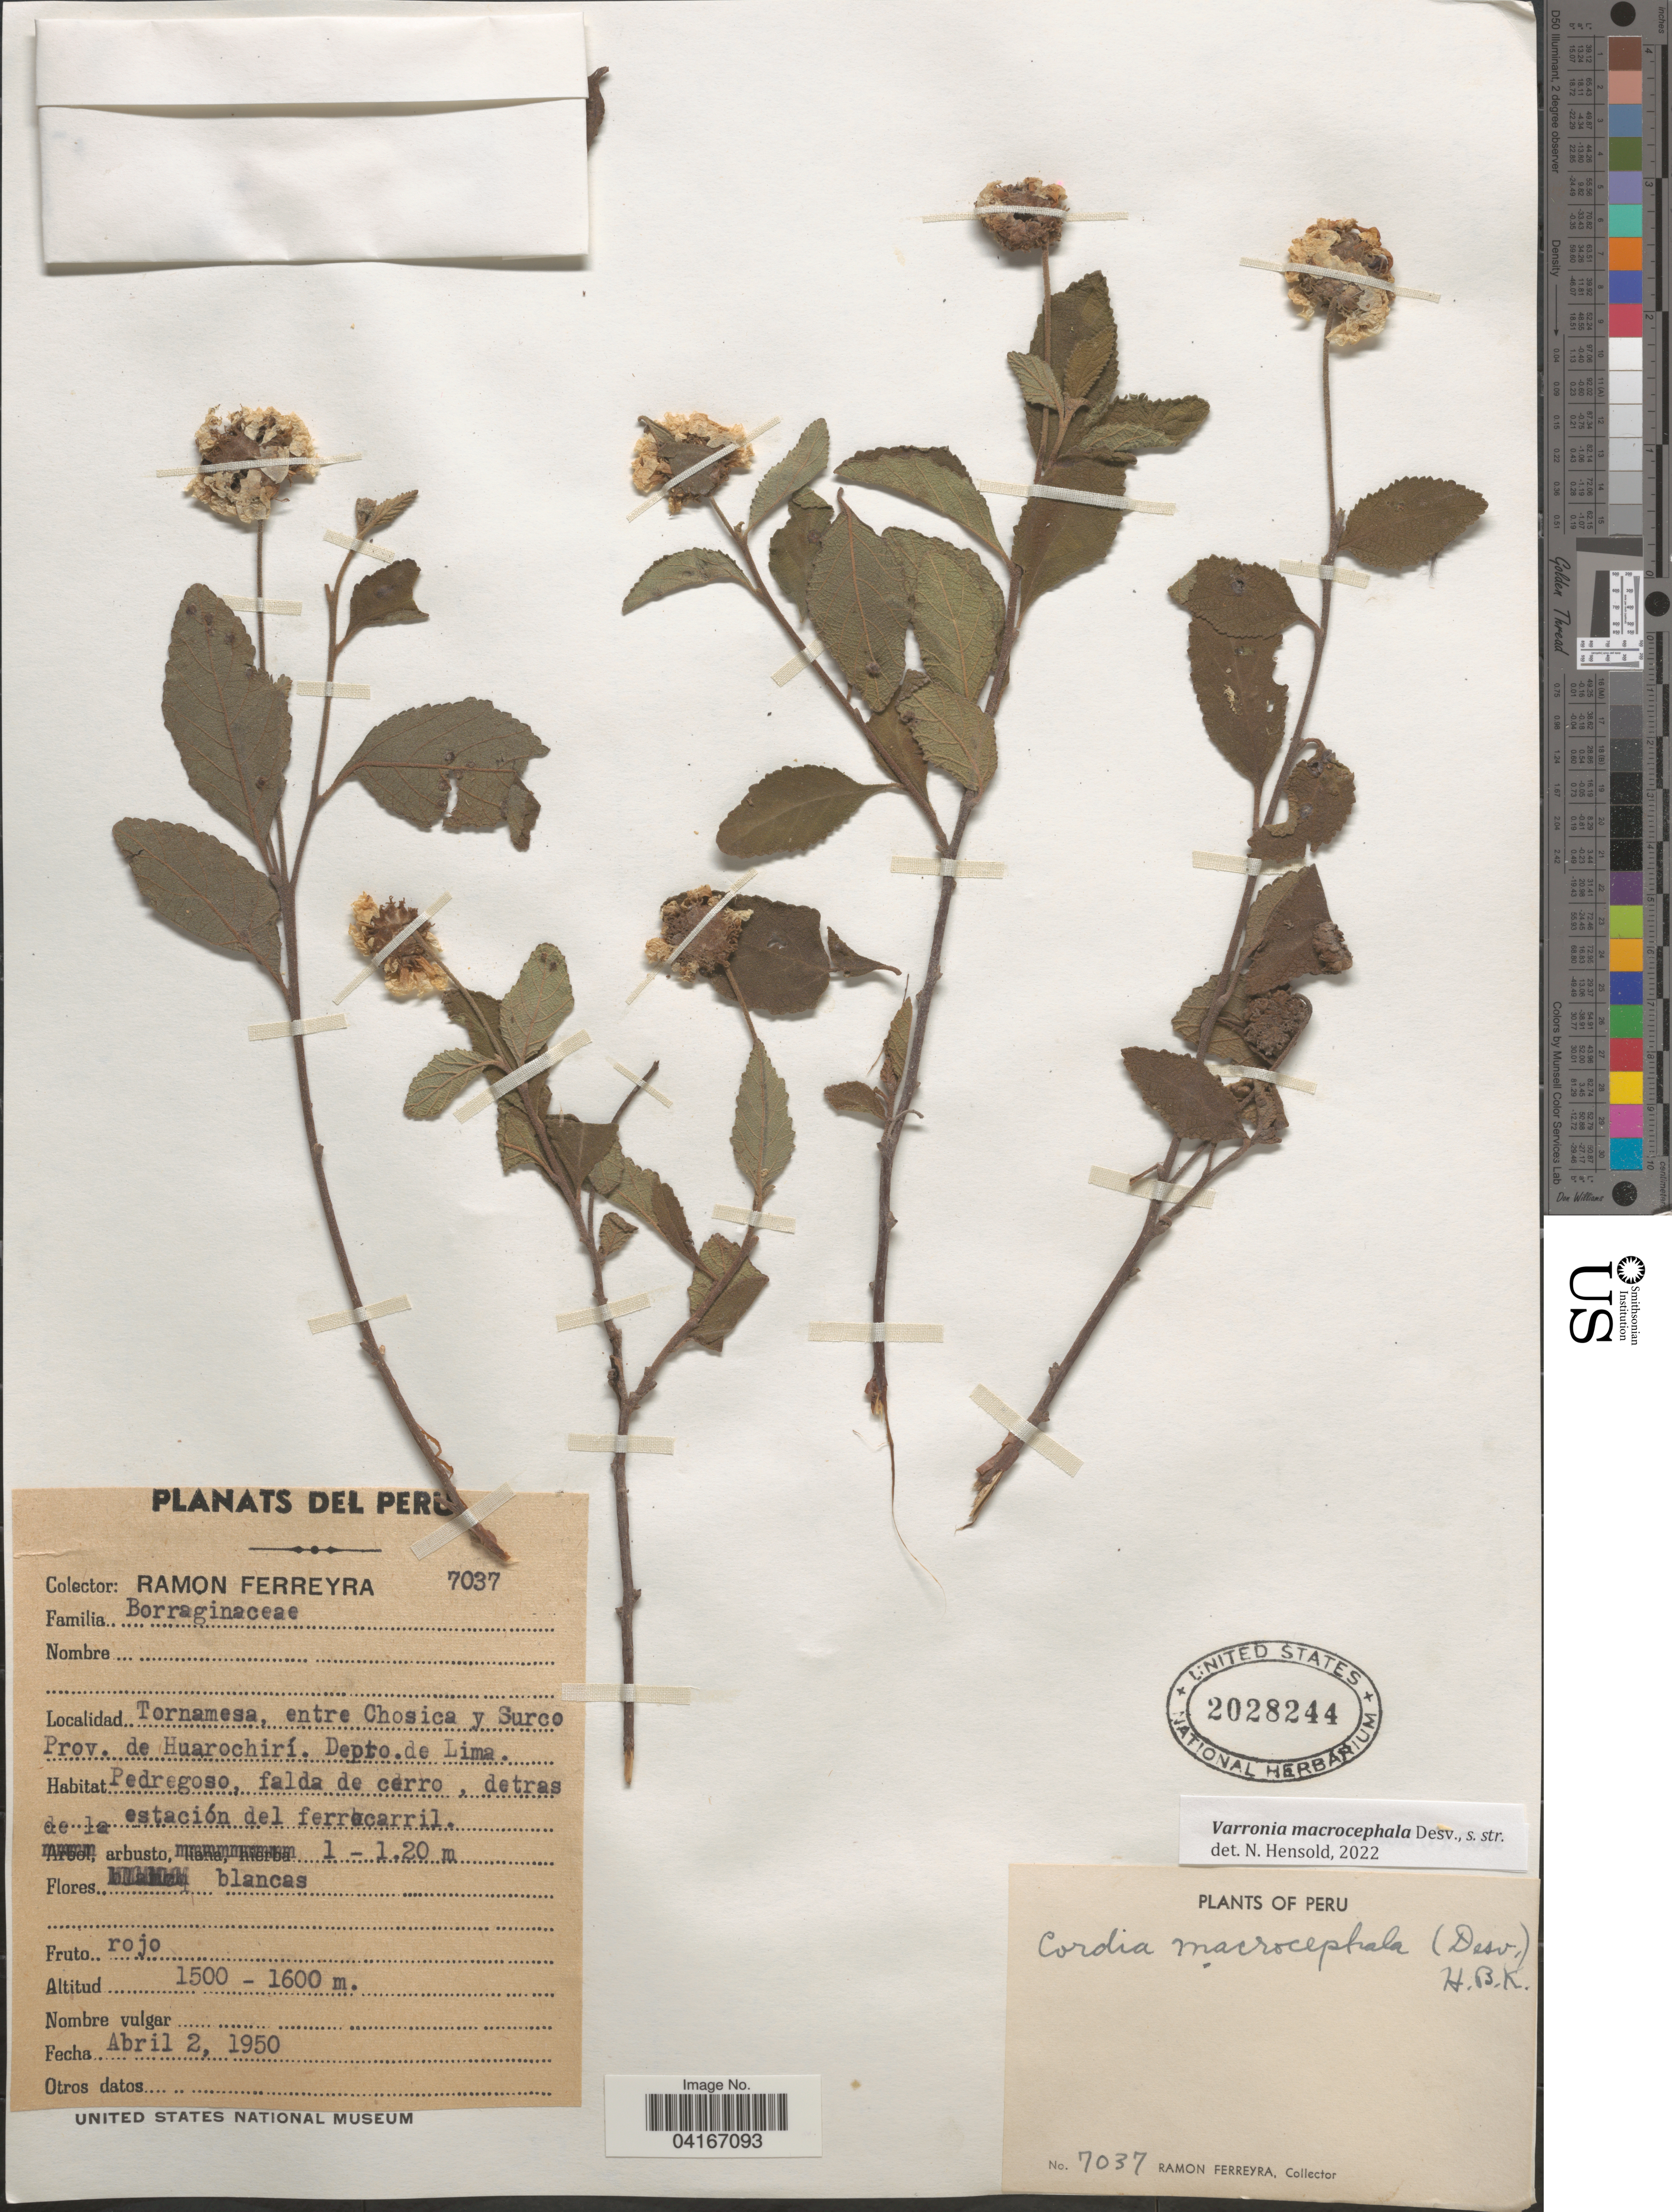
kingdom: Plantae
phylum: Tracheophyta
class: Magnoliopsida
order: Boraginales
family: Cordiaceae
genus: Varronia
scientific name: Varronia macrocephala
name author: Desv.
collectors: R. A. Ferreyra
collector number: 7037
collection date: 1950-04-02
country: Peru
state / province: Lima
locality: Tornamesa, entre Chosica y Surco Prov. de Huarochirí. Depto. de Lima.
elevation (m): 1500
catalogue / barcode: US 2028244